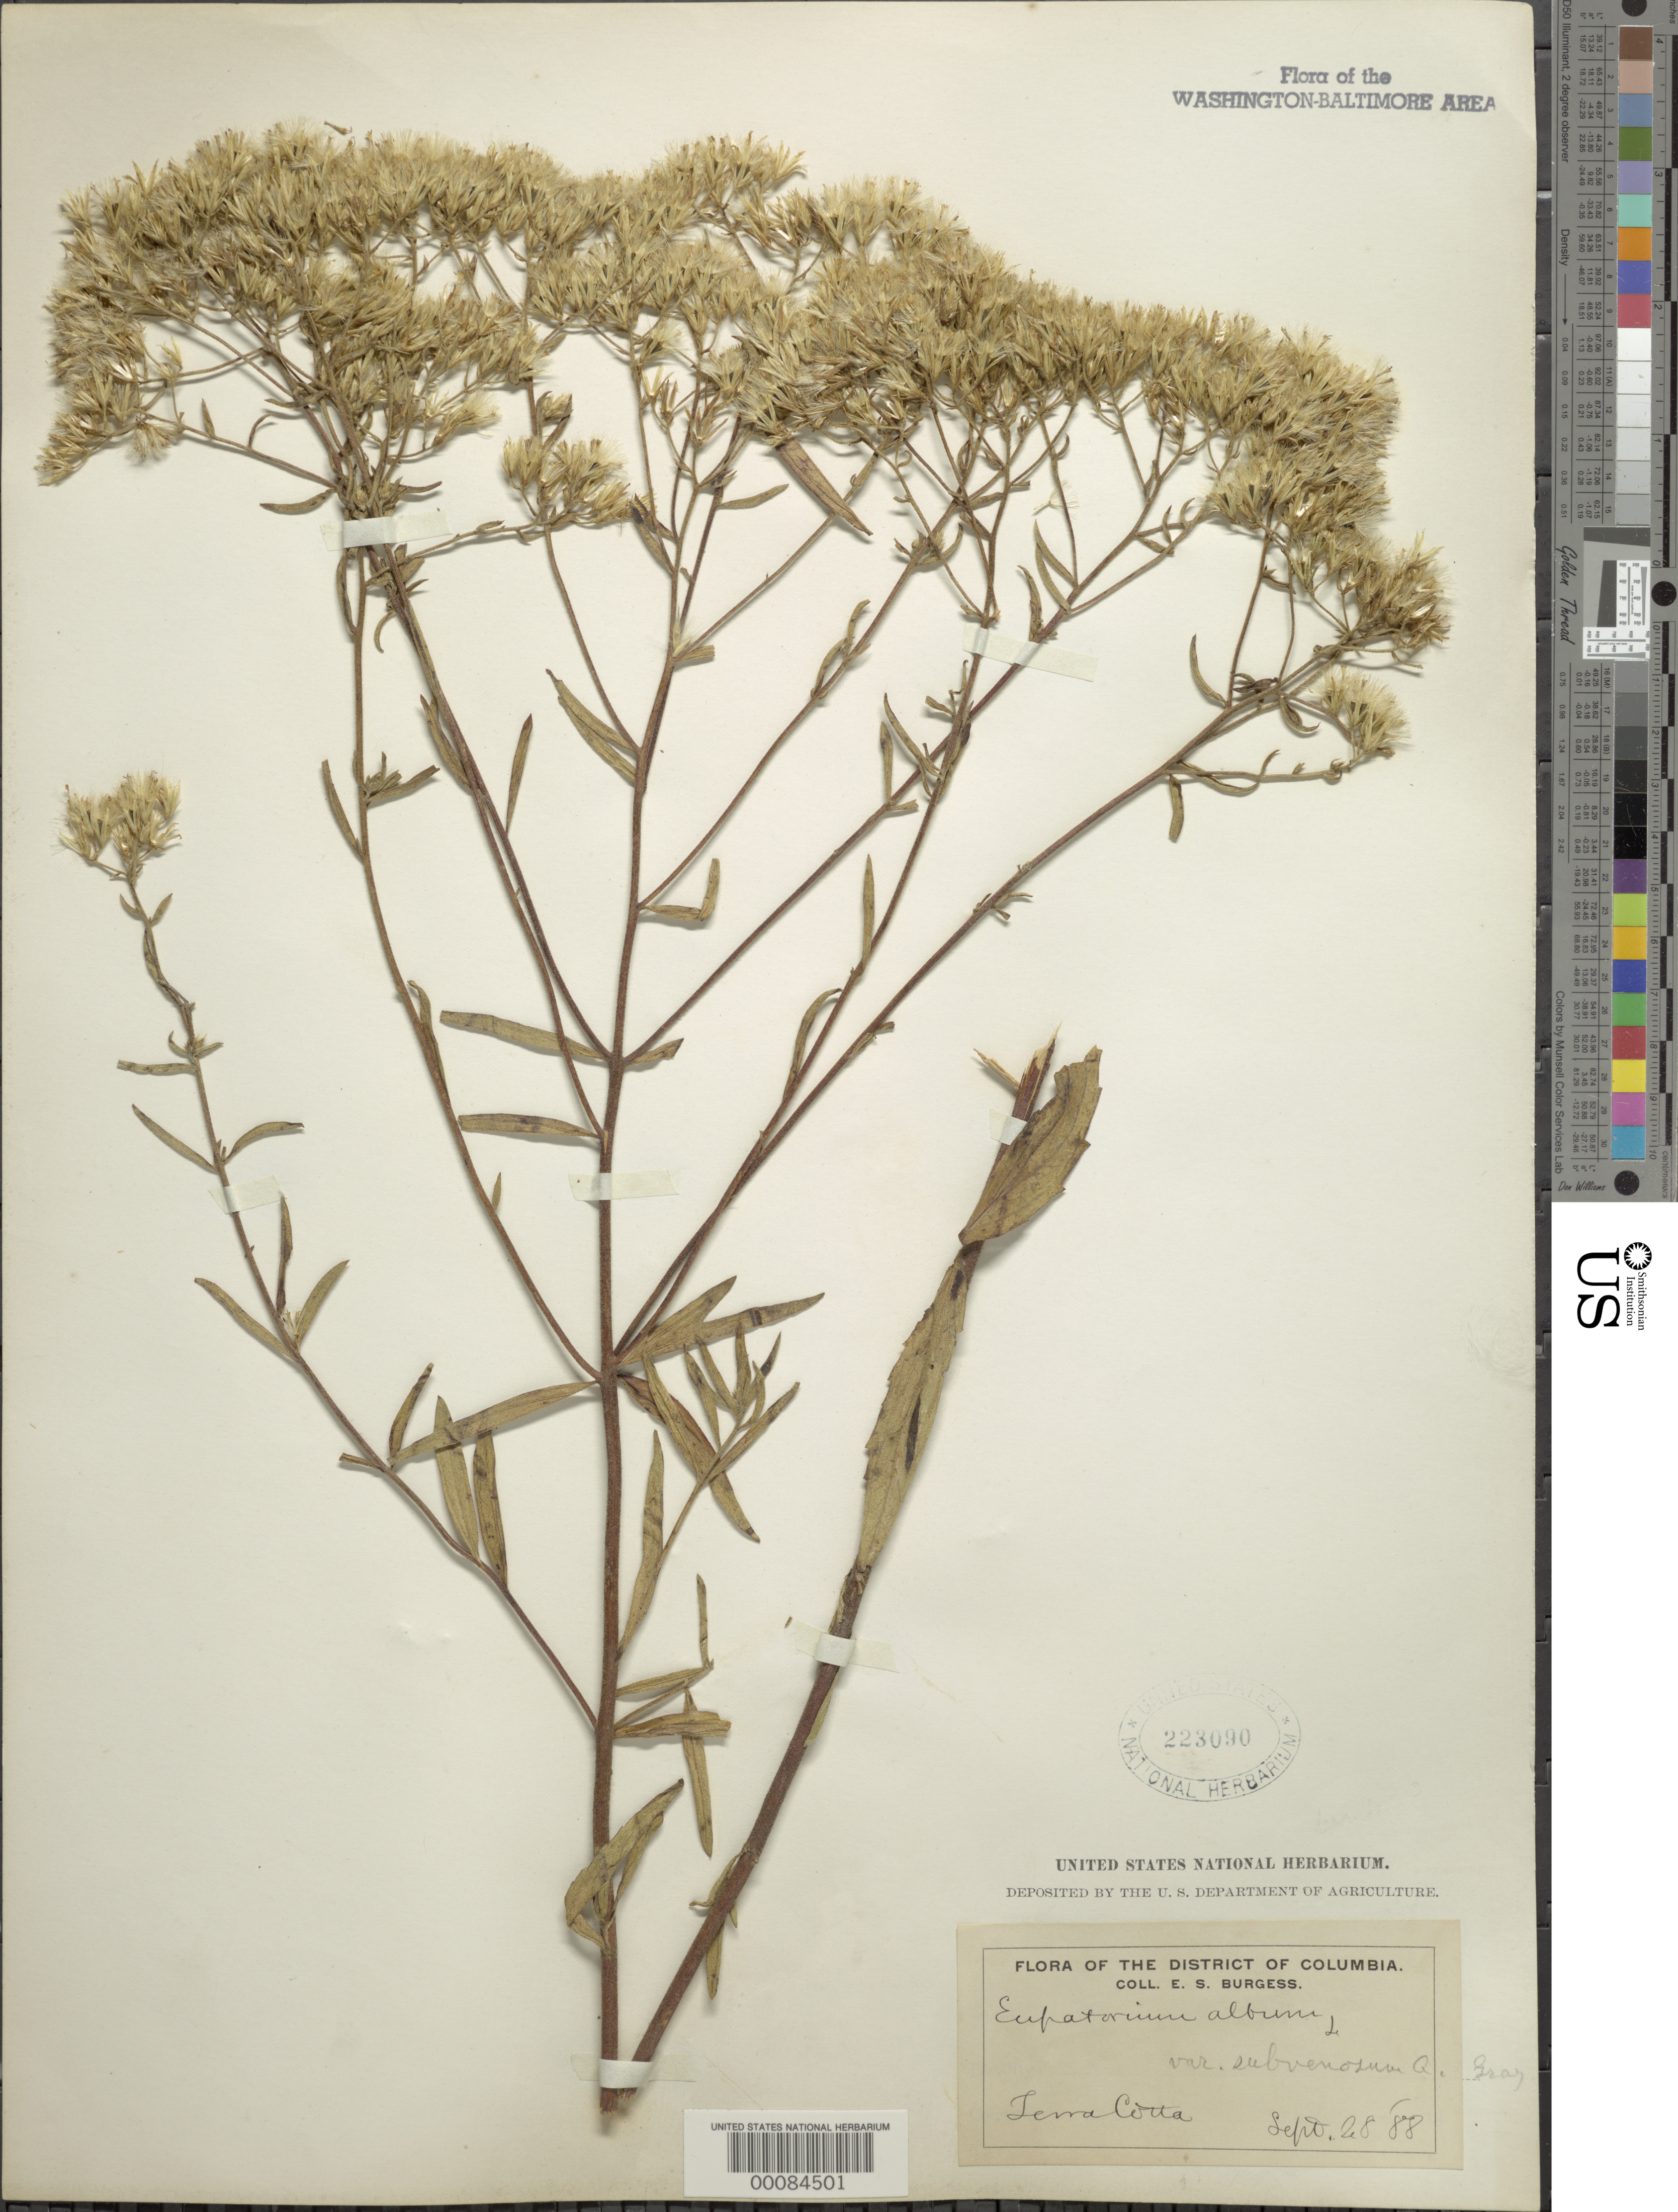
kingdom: Plantae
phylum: Tracheophyta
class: Magnoliopsida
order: Asterales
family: Asteraceae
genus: Eupatorium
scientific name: Eupatorium album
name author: L.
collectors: E. Burgess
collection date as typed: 28 Sep 1988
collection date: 1988-09-28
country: United States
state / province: District of Columbia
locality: Terra Cotta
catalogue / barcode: US 223090